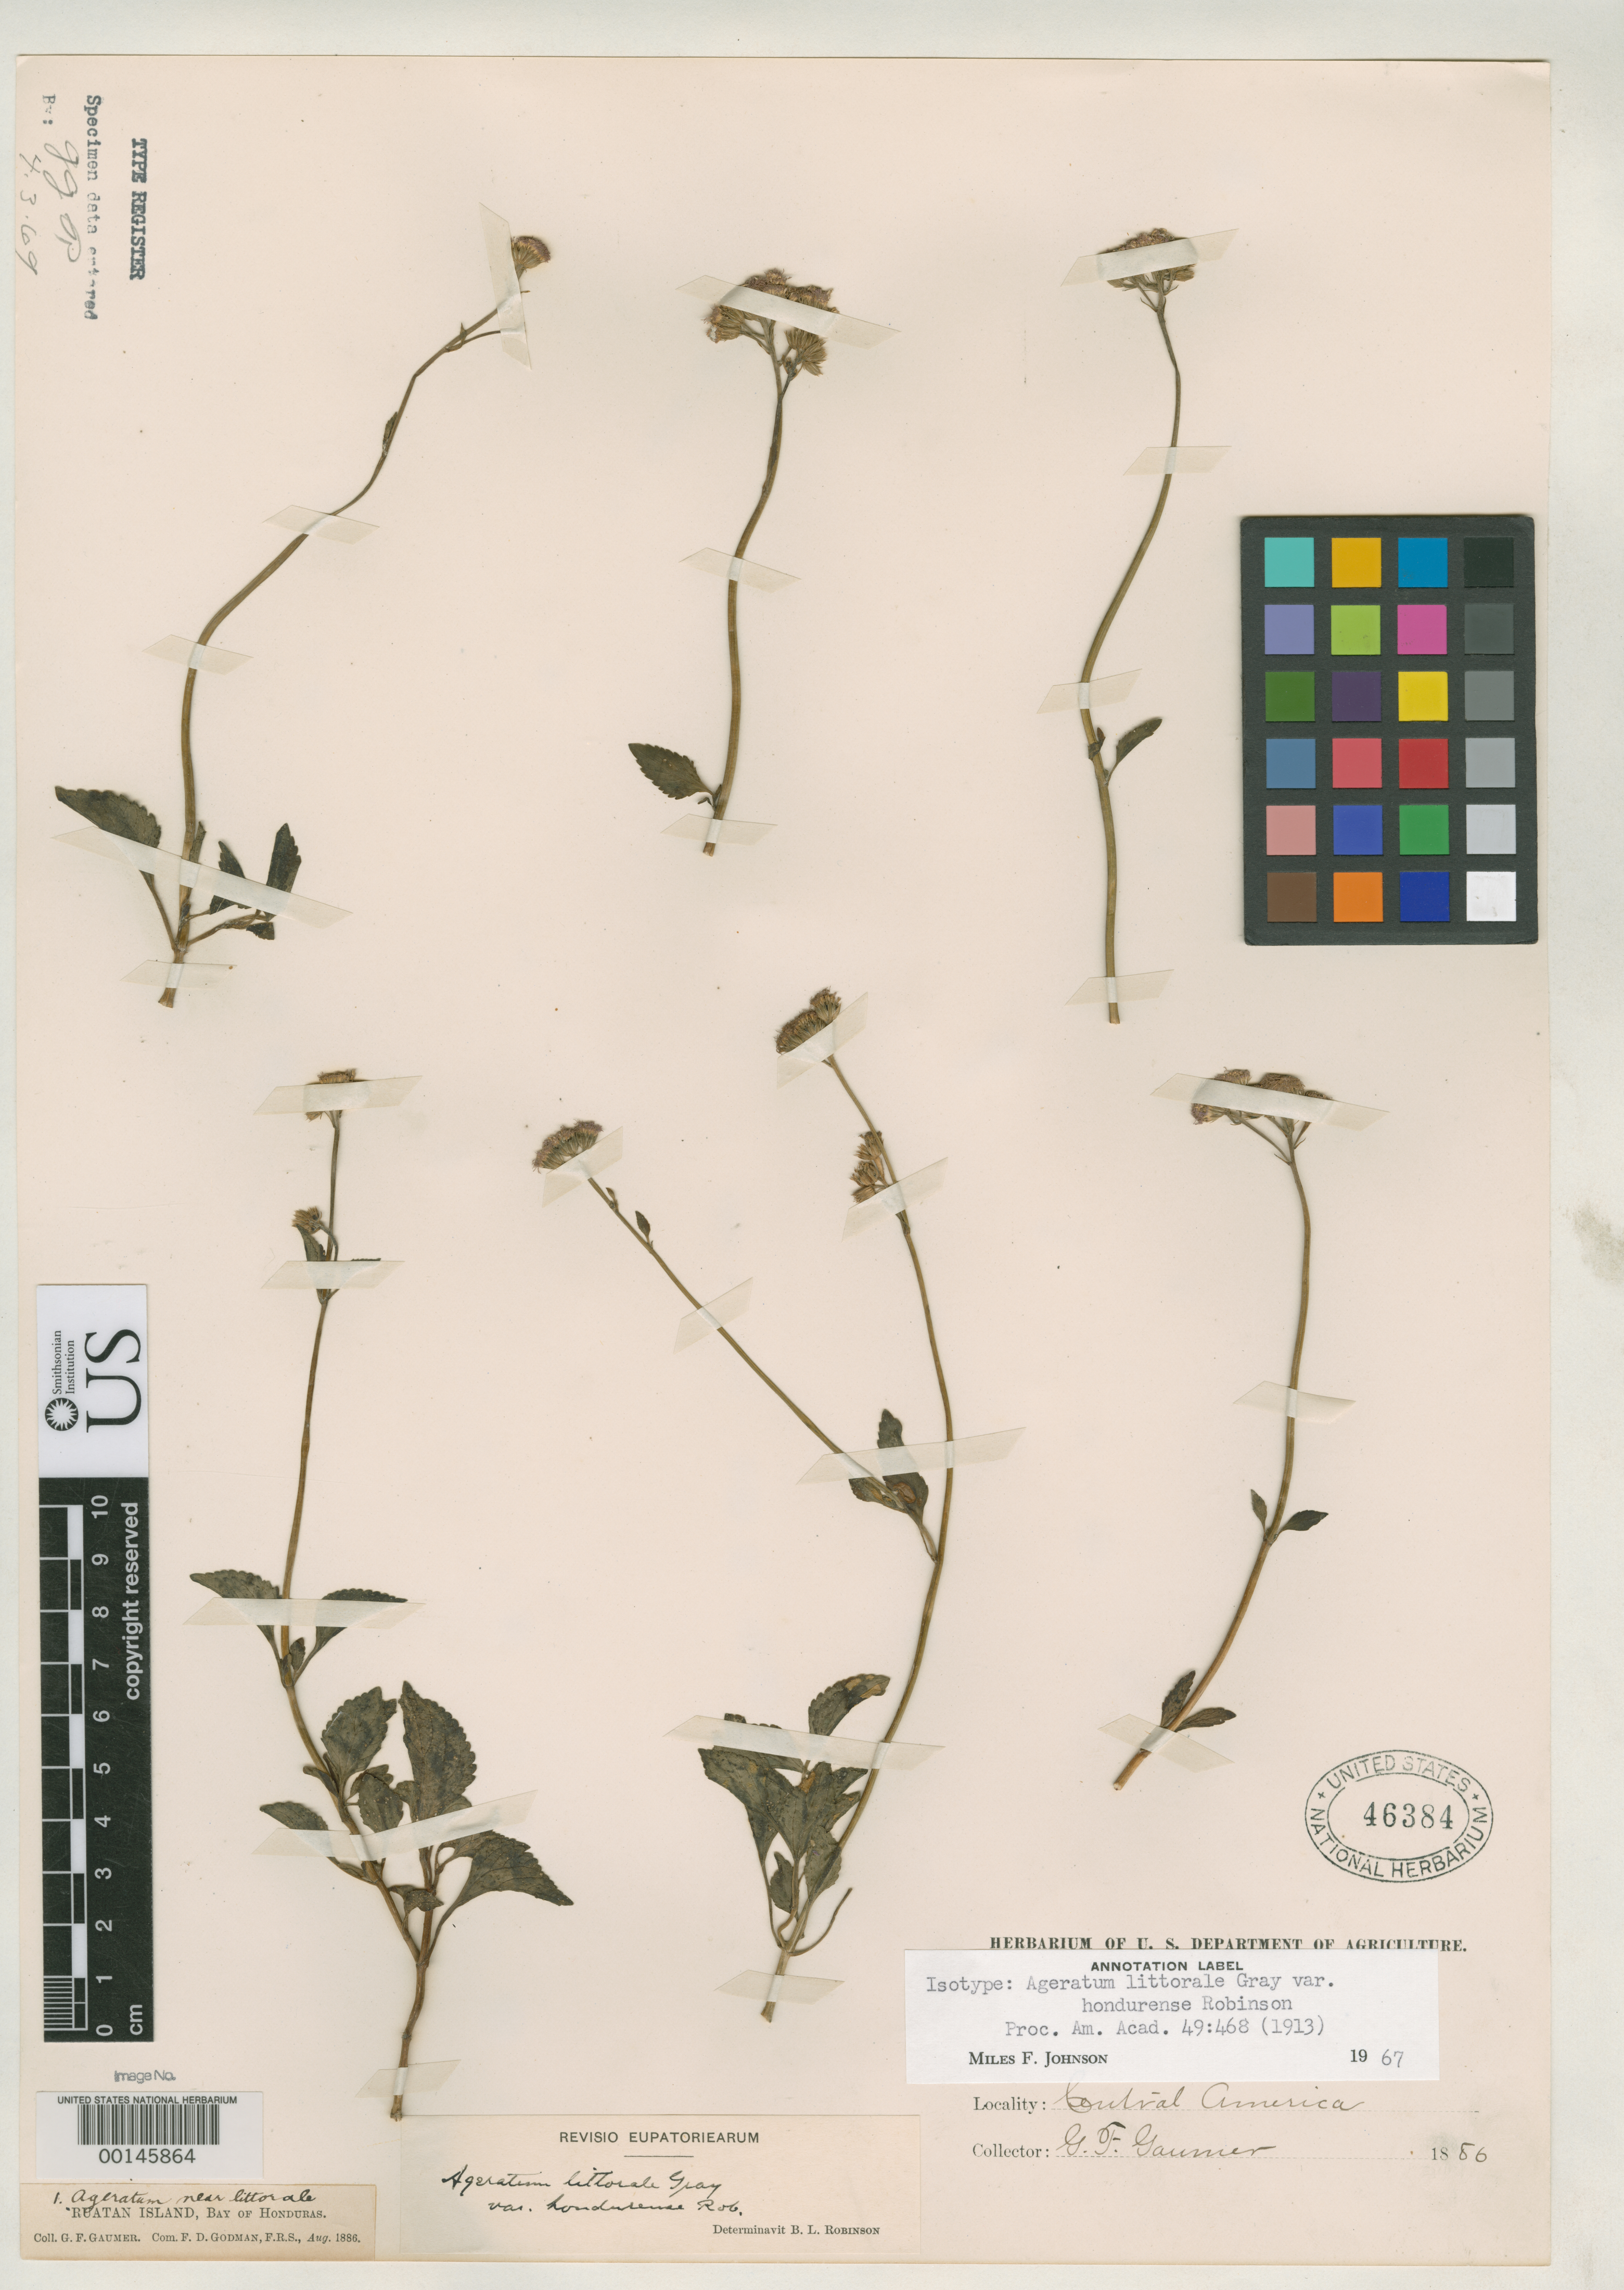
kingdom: Plantae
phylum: Tracheophyta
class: Magnoliopsida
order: Asterales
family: Asteraceae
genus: Ageratum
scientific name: Ageratum littorale var. hondurense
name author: B.L. Rob.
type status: Isotype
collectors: G. F. Gaumer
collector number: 1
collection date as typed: Aug 1886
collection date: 1886-08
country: Honduras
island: Ruatan Island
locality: Bay of Honduras.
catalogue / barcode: US 46384